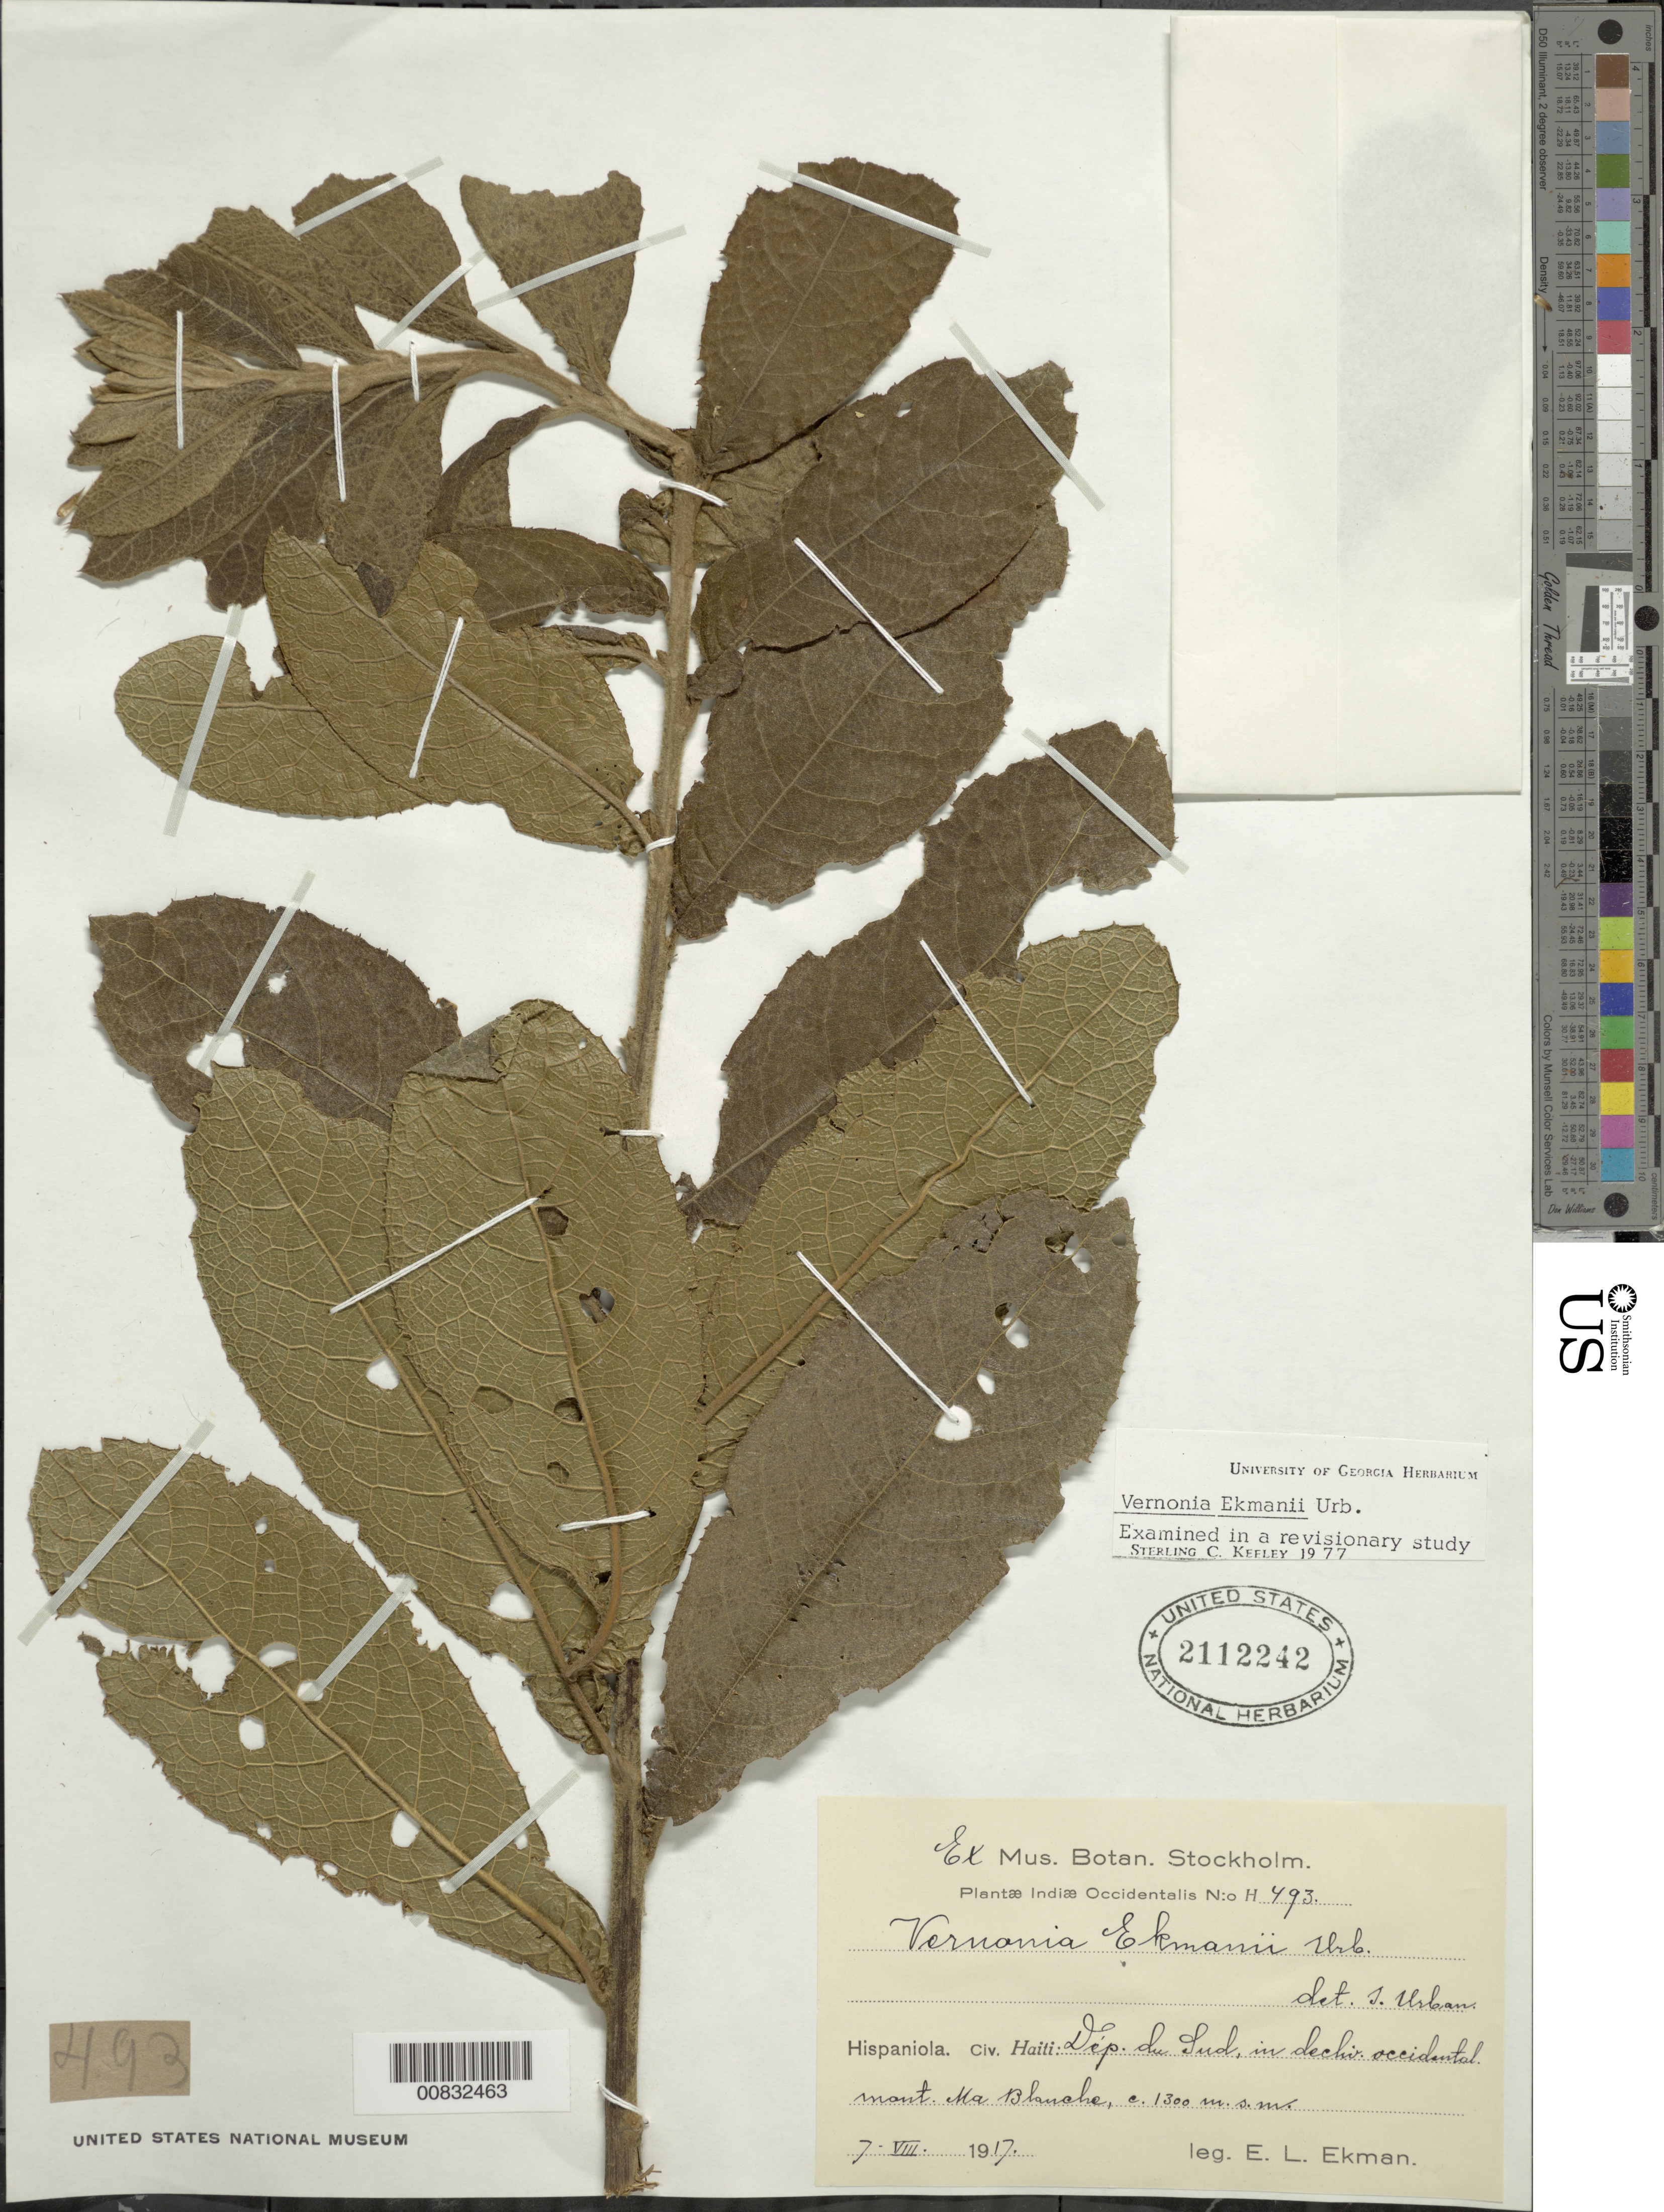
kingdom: Plantae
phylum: Tracheophyta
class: Magnoliopsida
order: Asterales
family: Asteraceae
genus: Lepidaploa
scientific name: Lepidaploa ekmanii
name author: (Urb.) H. Rob.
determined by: Keeley, S. C.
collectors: E. L. Ekman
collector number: H 493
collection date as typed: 07 Aug 1917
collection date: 1917-08-07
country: Haiti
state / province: Sud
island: Hispaniola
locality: "in dechi. occidental" Mont Ma Blanche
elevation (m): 1300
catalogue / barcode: US 2112242